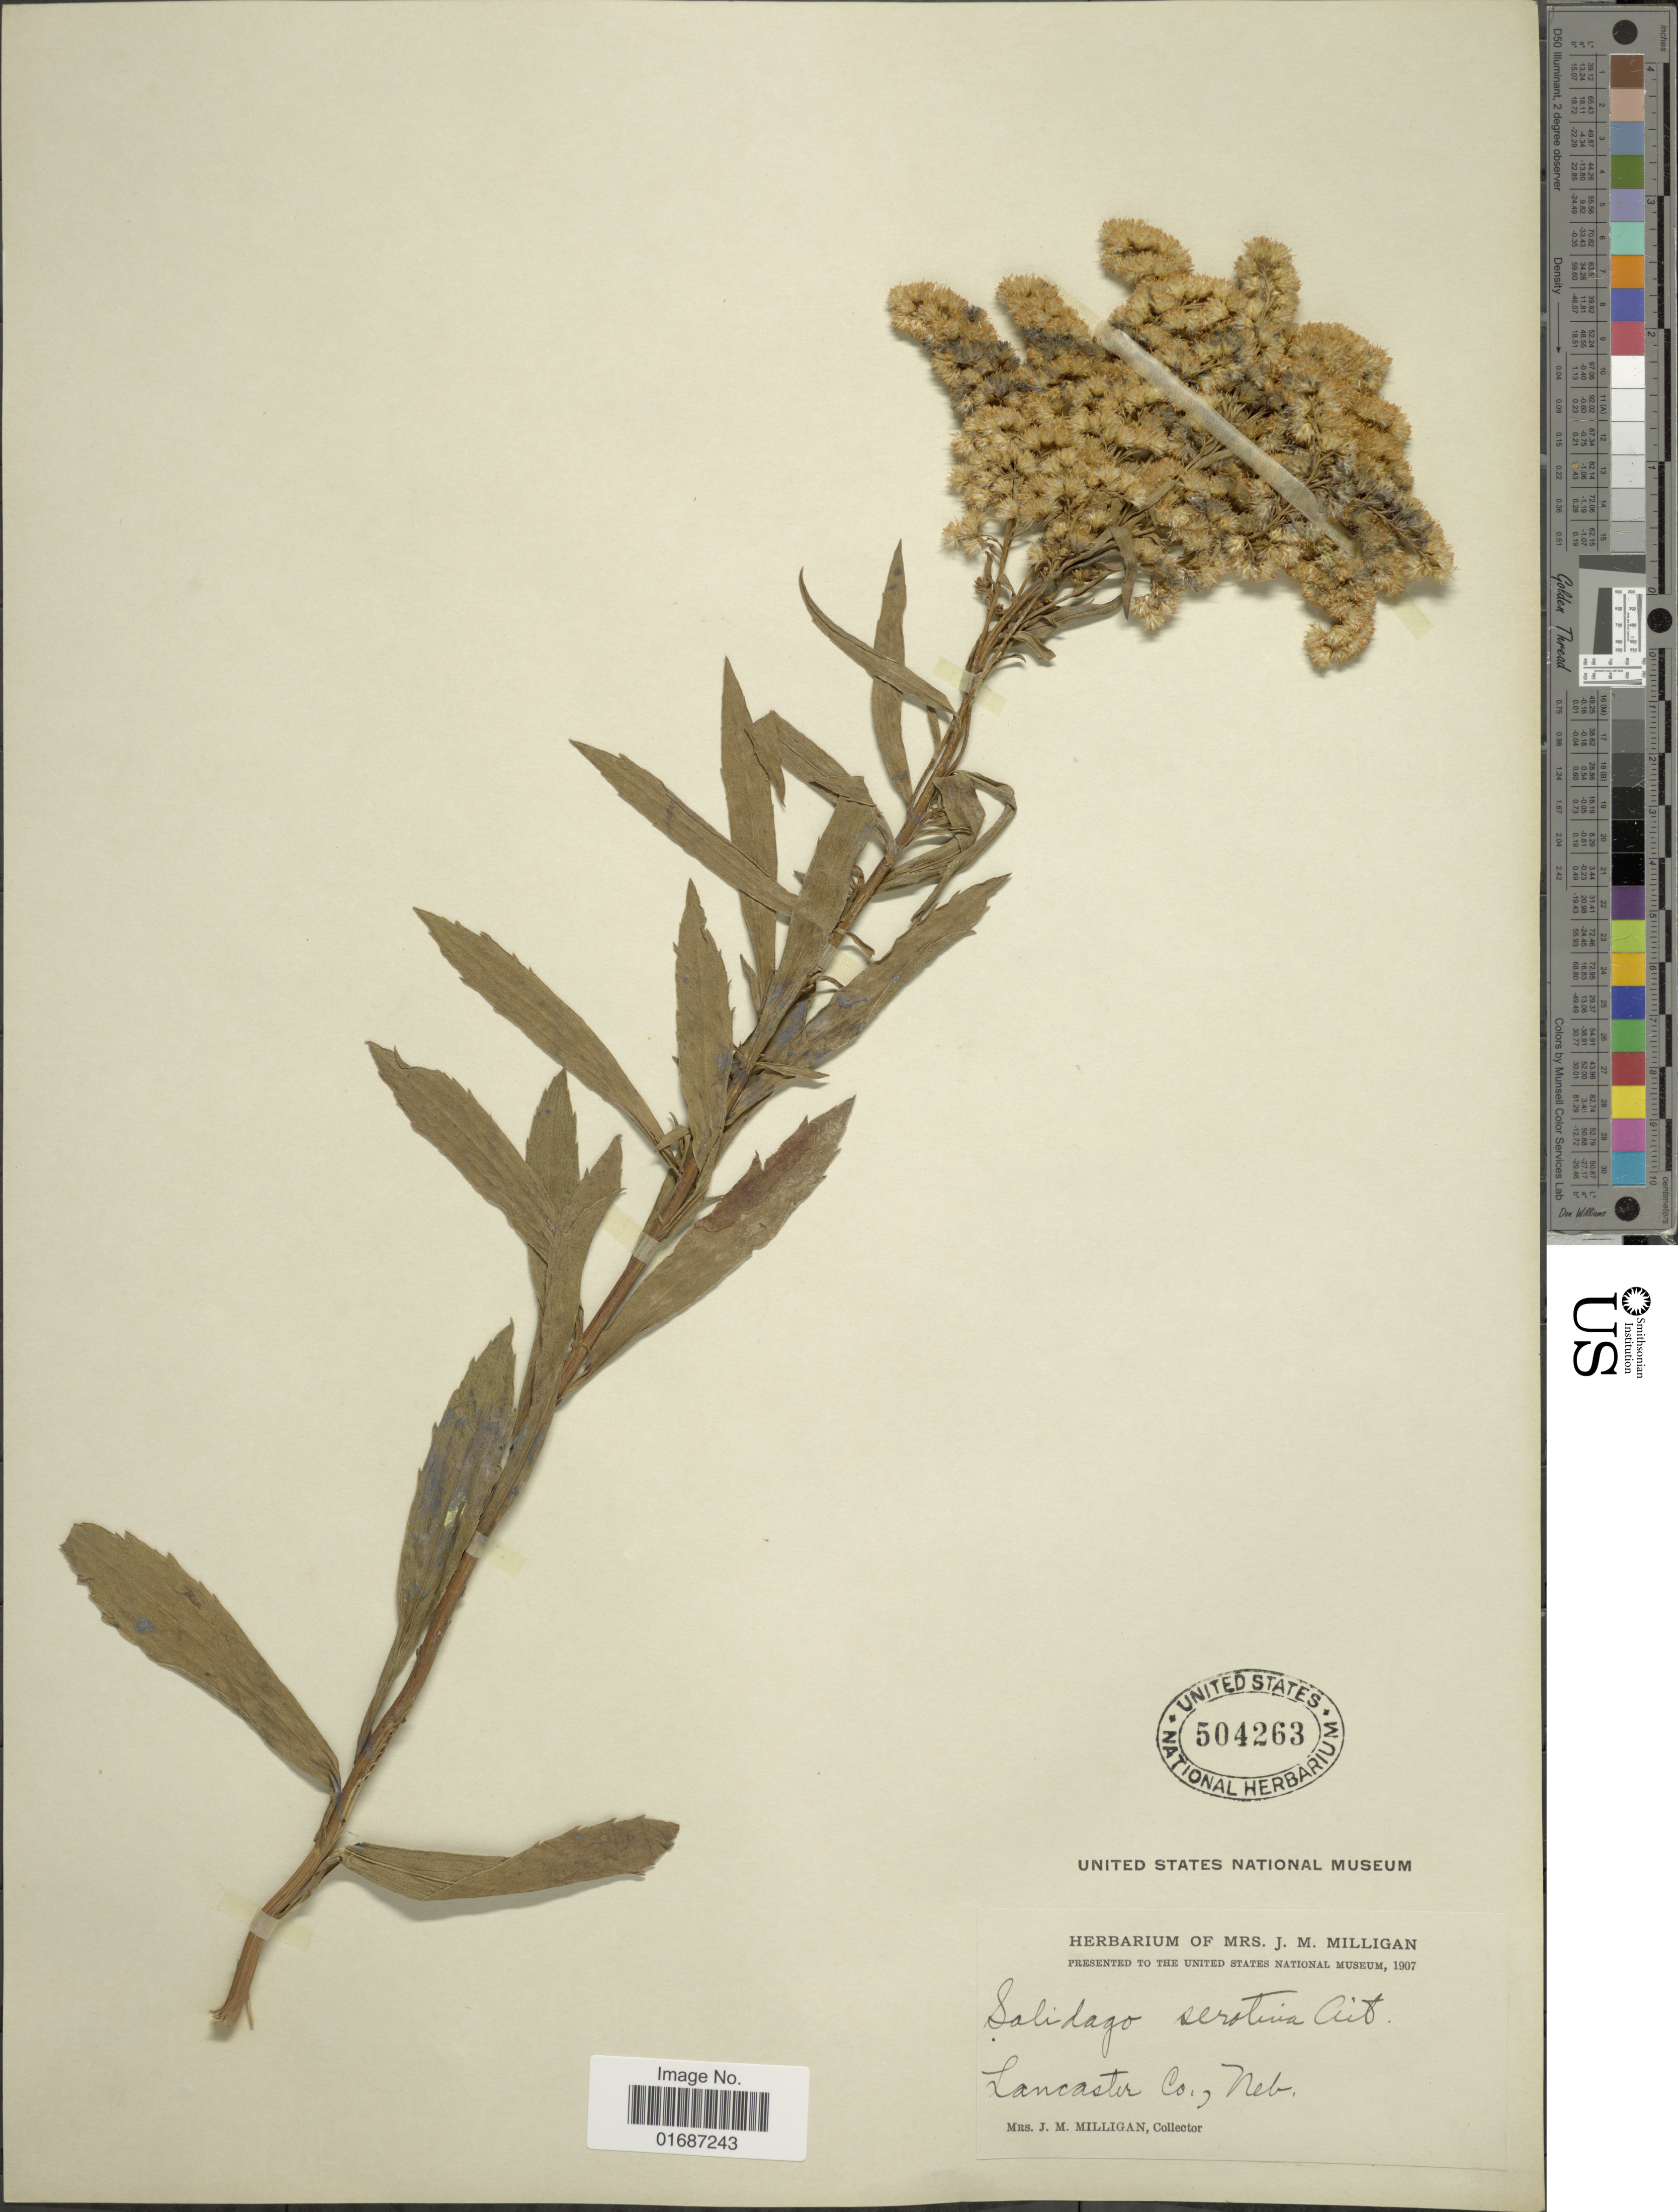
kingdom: Plantae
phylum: Tracheophyta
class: Magnoliopsida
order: Asterales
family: Asteraceae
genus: Solidago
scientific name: Solidago gigantea var. leiophylla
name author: Fernald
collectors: J. M. Milligan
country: United States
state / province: Nebraska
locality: Lancaster Co.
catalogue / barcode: US 504263